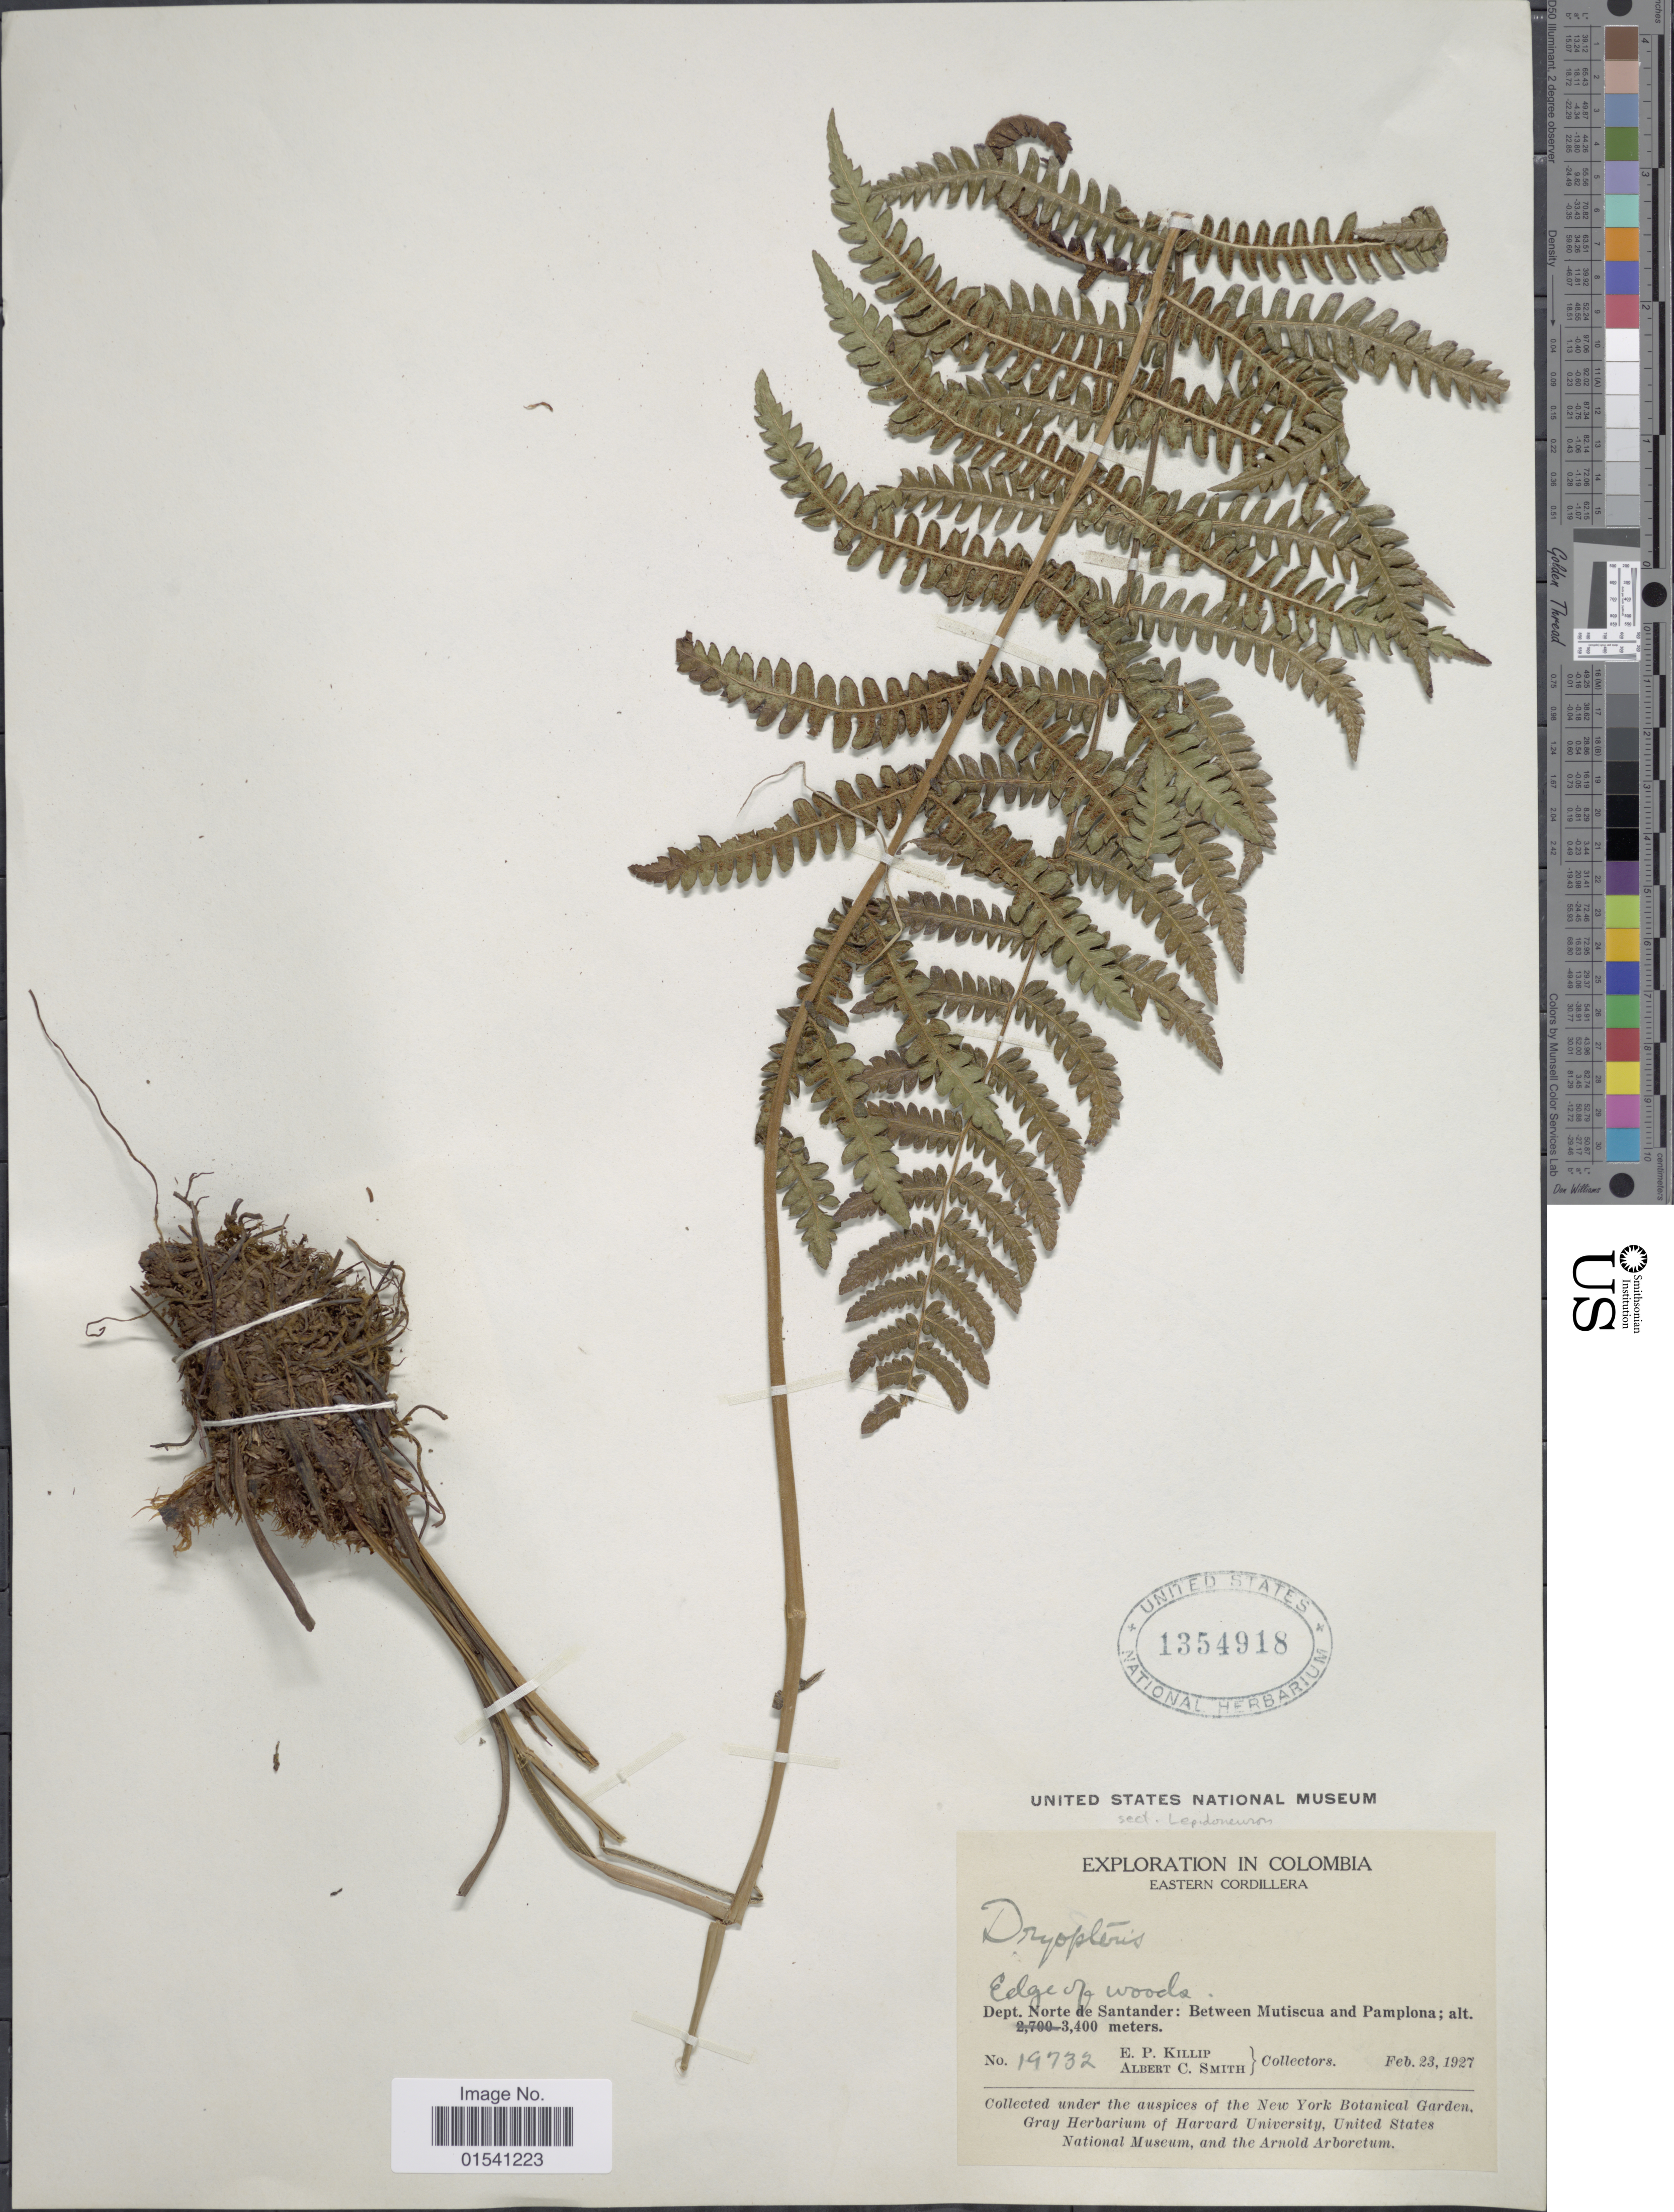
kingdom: Plantae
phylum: Tracheophyta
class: Polypodiopsida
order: Polypodiales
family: Thelypteridaceae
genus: Amauropelta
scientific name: Amauropelta sp.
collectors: E. P. Killip & A. C. Smith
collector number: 19732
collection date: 1927-02-23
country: Colombia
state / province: Norte de Santander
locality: Eastern Cordillera, Dept. Norte de Santander: Between Mutiscua and Pamplona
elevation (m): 3400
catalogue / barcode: US 1354918